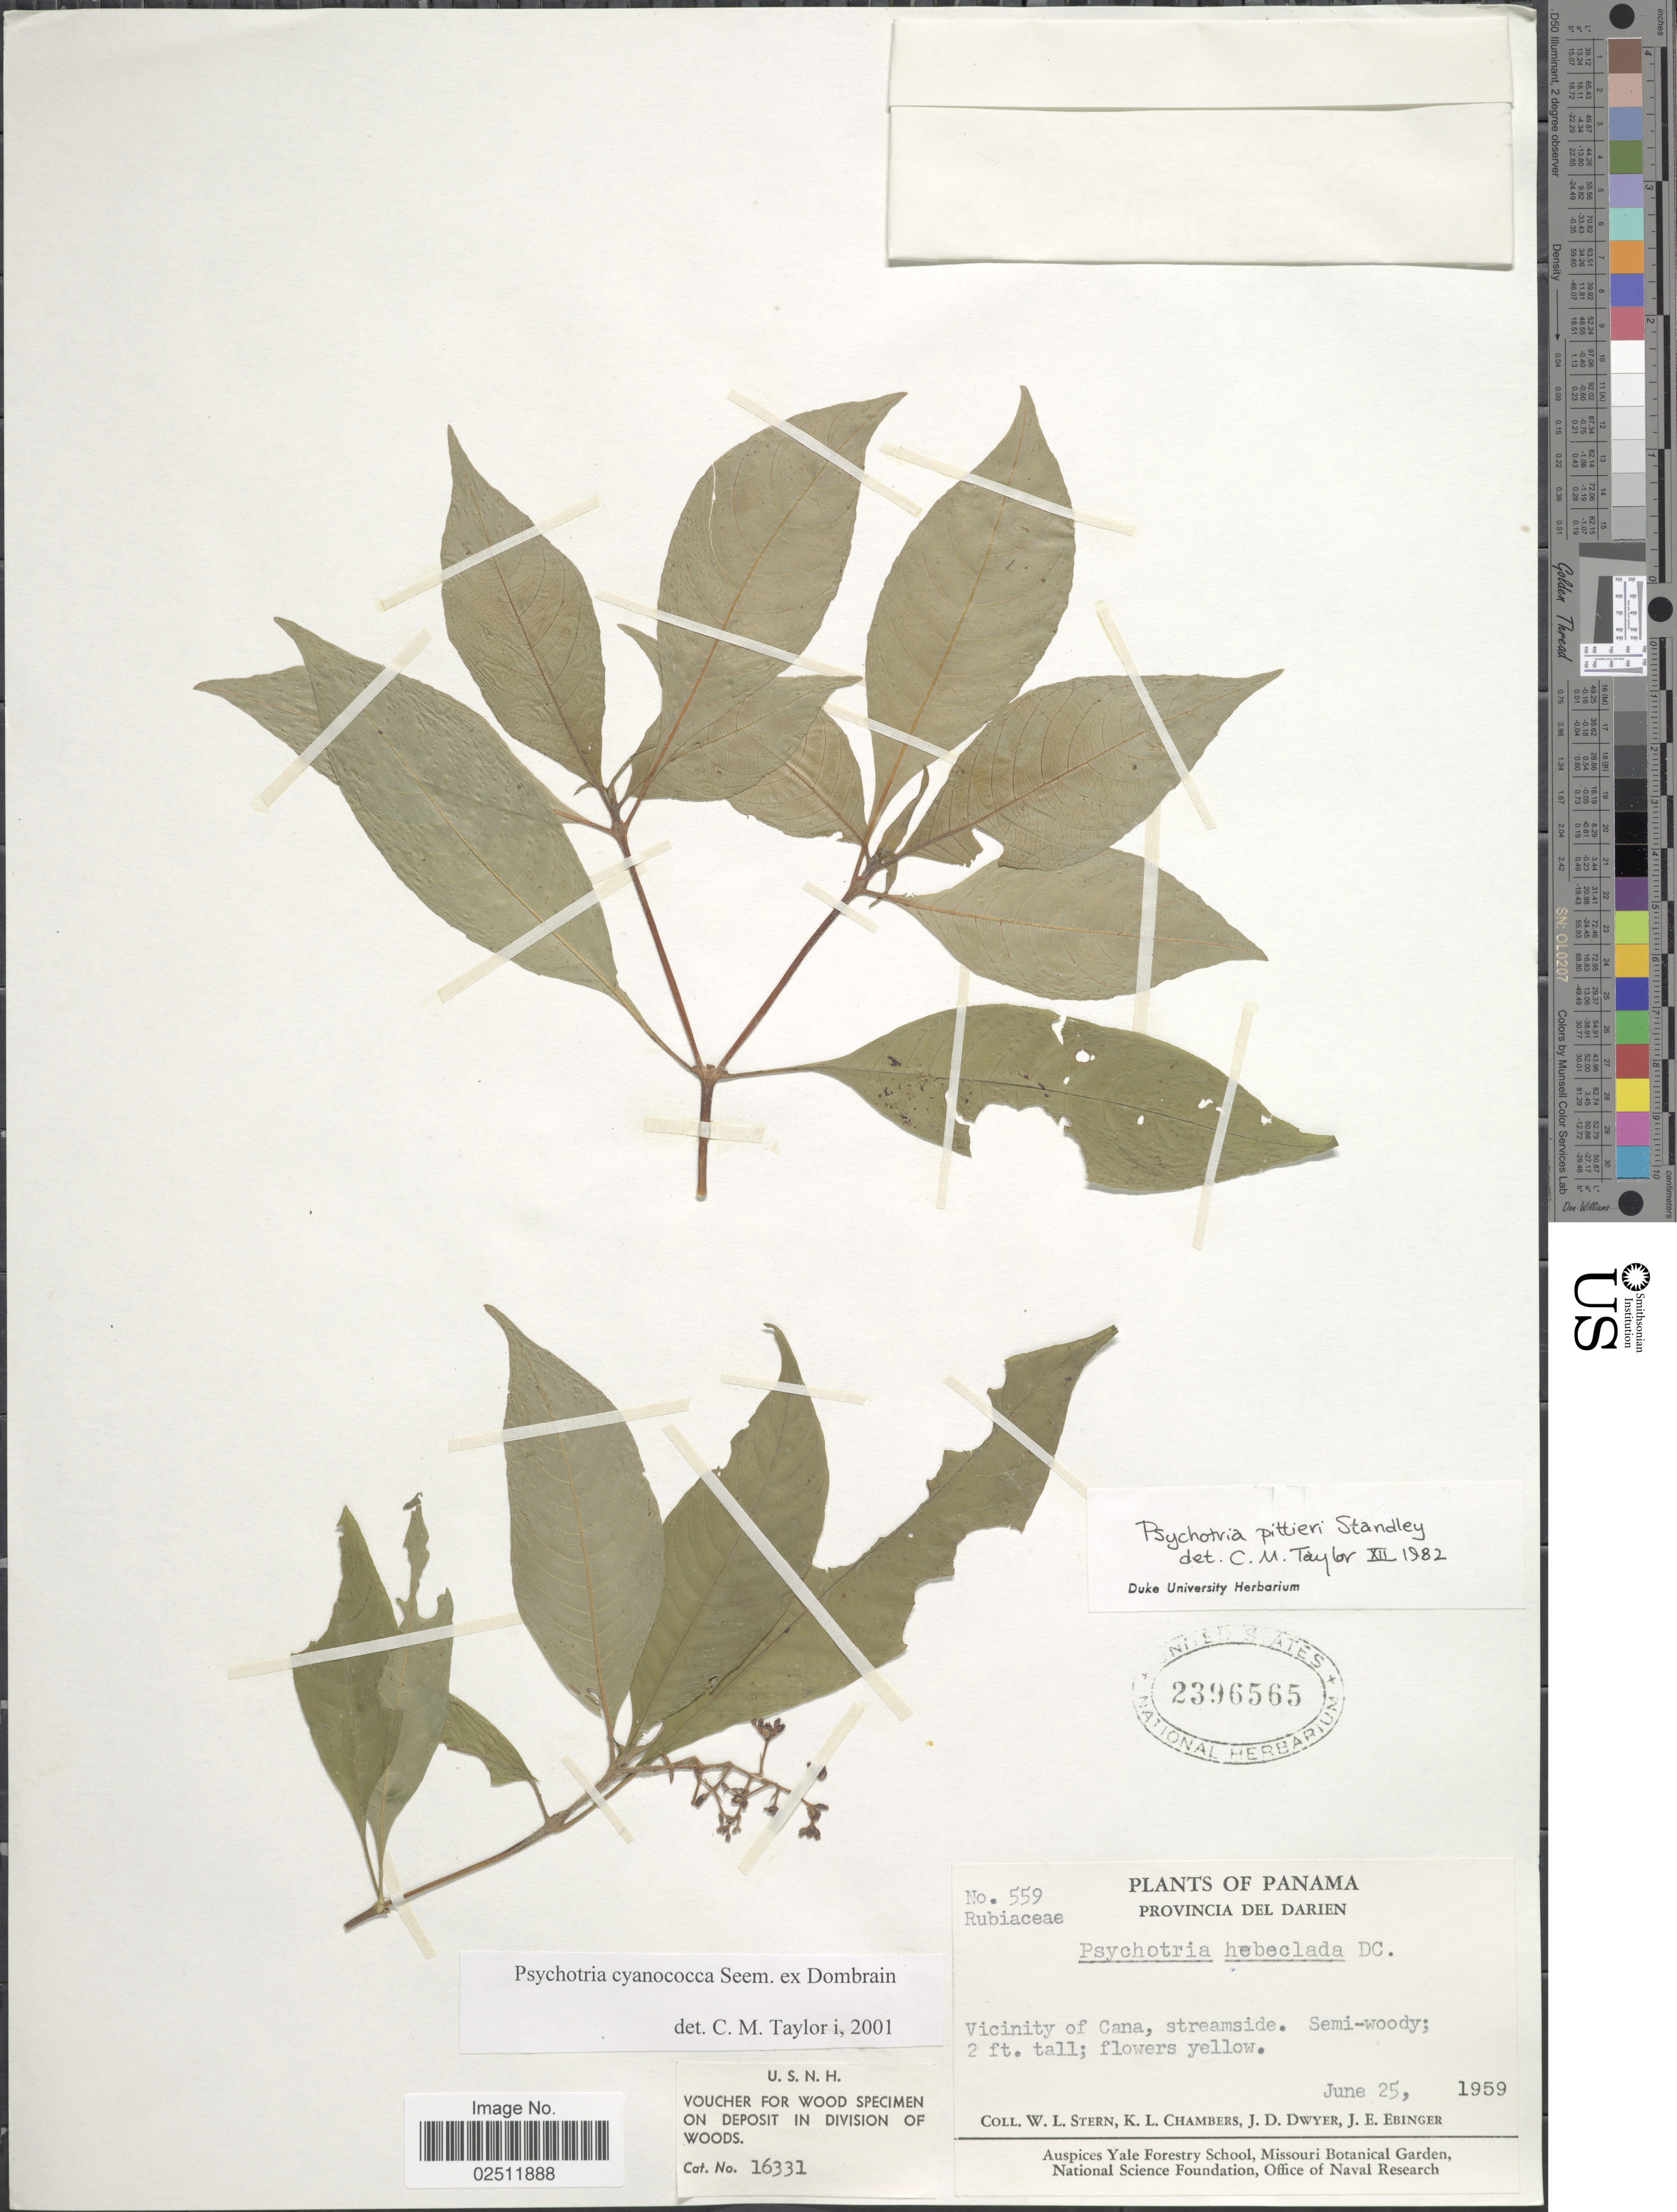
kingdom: Plantae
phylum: Tracheophyta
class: Magnoliopsida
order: Gentianales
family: Rubiaceae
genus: Psychotria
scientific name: Psychotria cyanococca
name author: Seem. ex Dombrain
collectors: W. L. Stern, K. Chambers, J. D. Dwyer & J. Ebinger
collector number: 559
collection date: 1959-06-25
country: Panama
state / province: Darién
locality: Vicinity of Cana.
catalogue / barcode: US 2396565